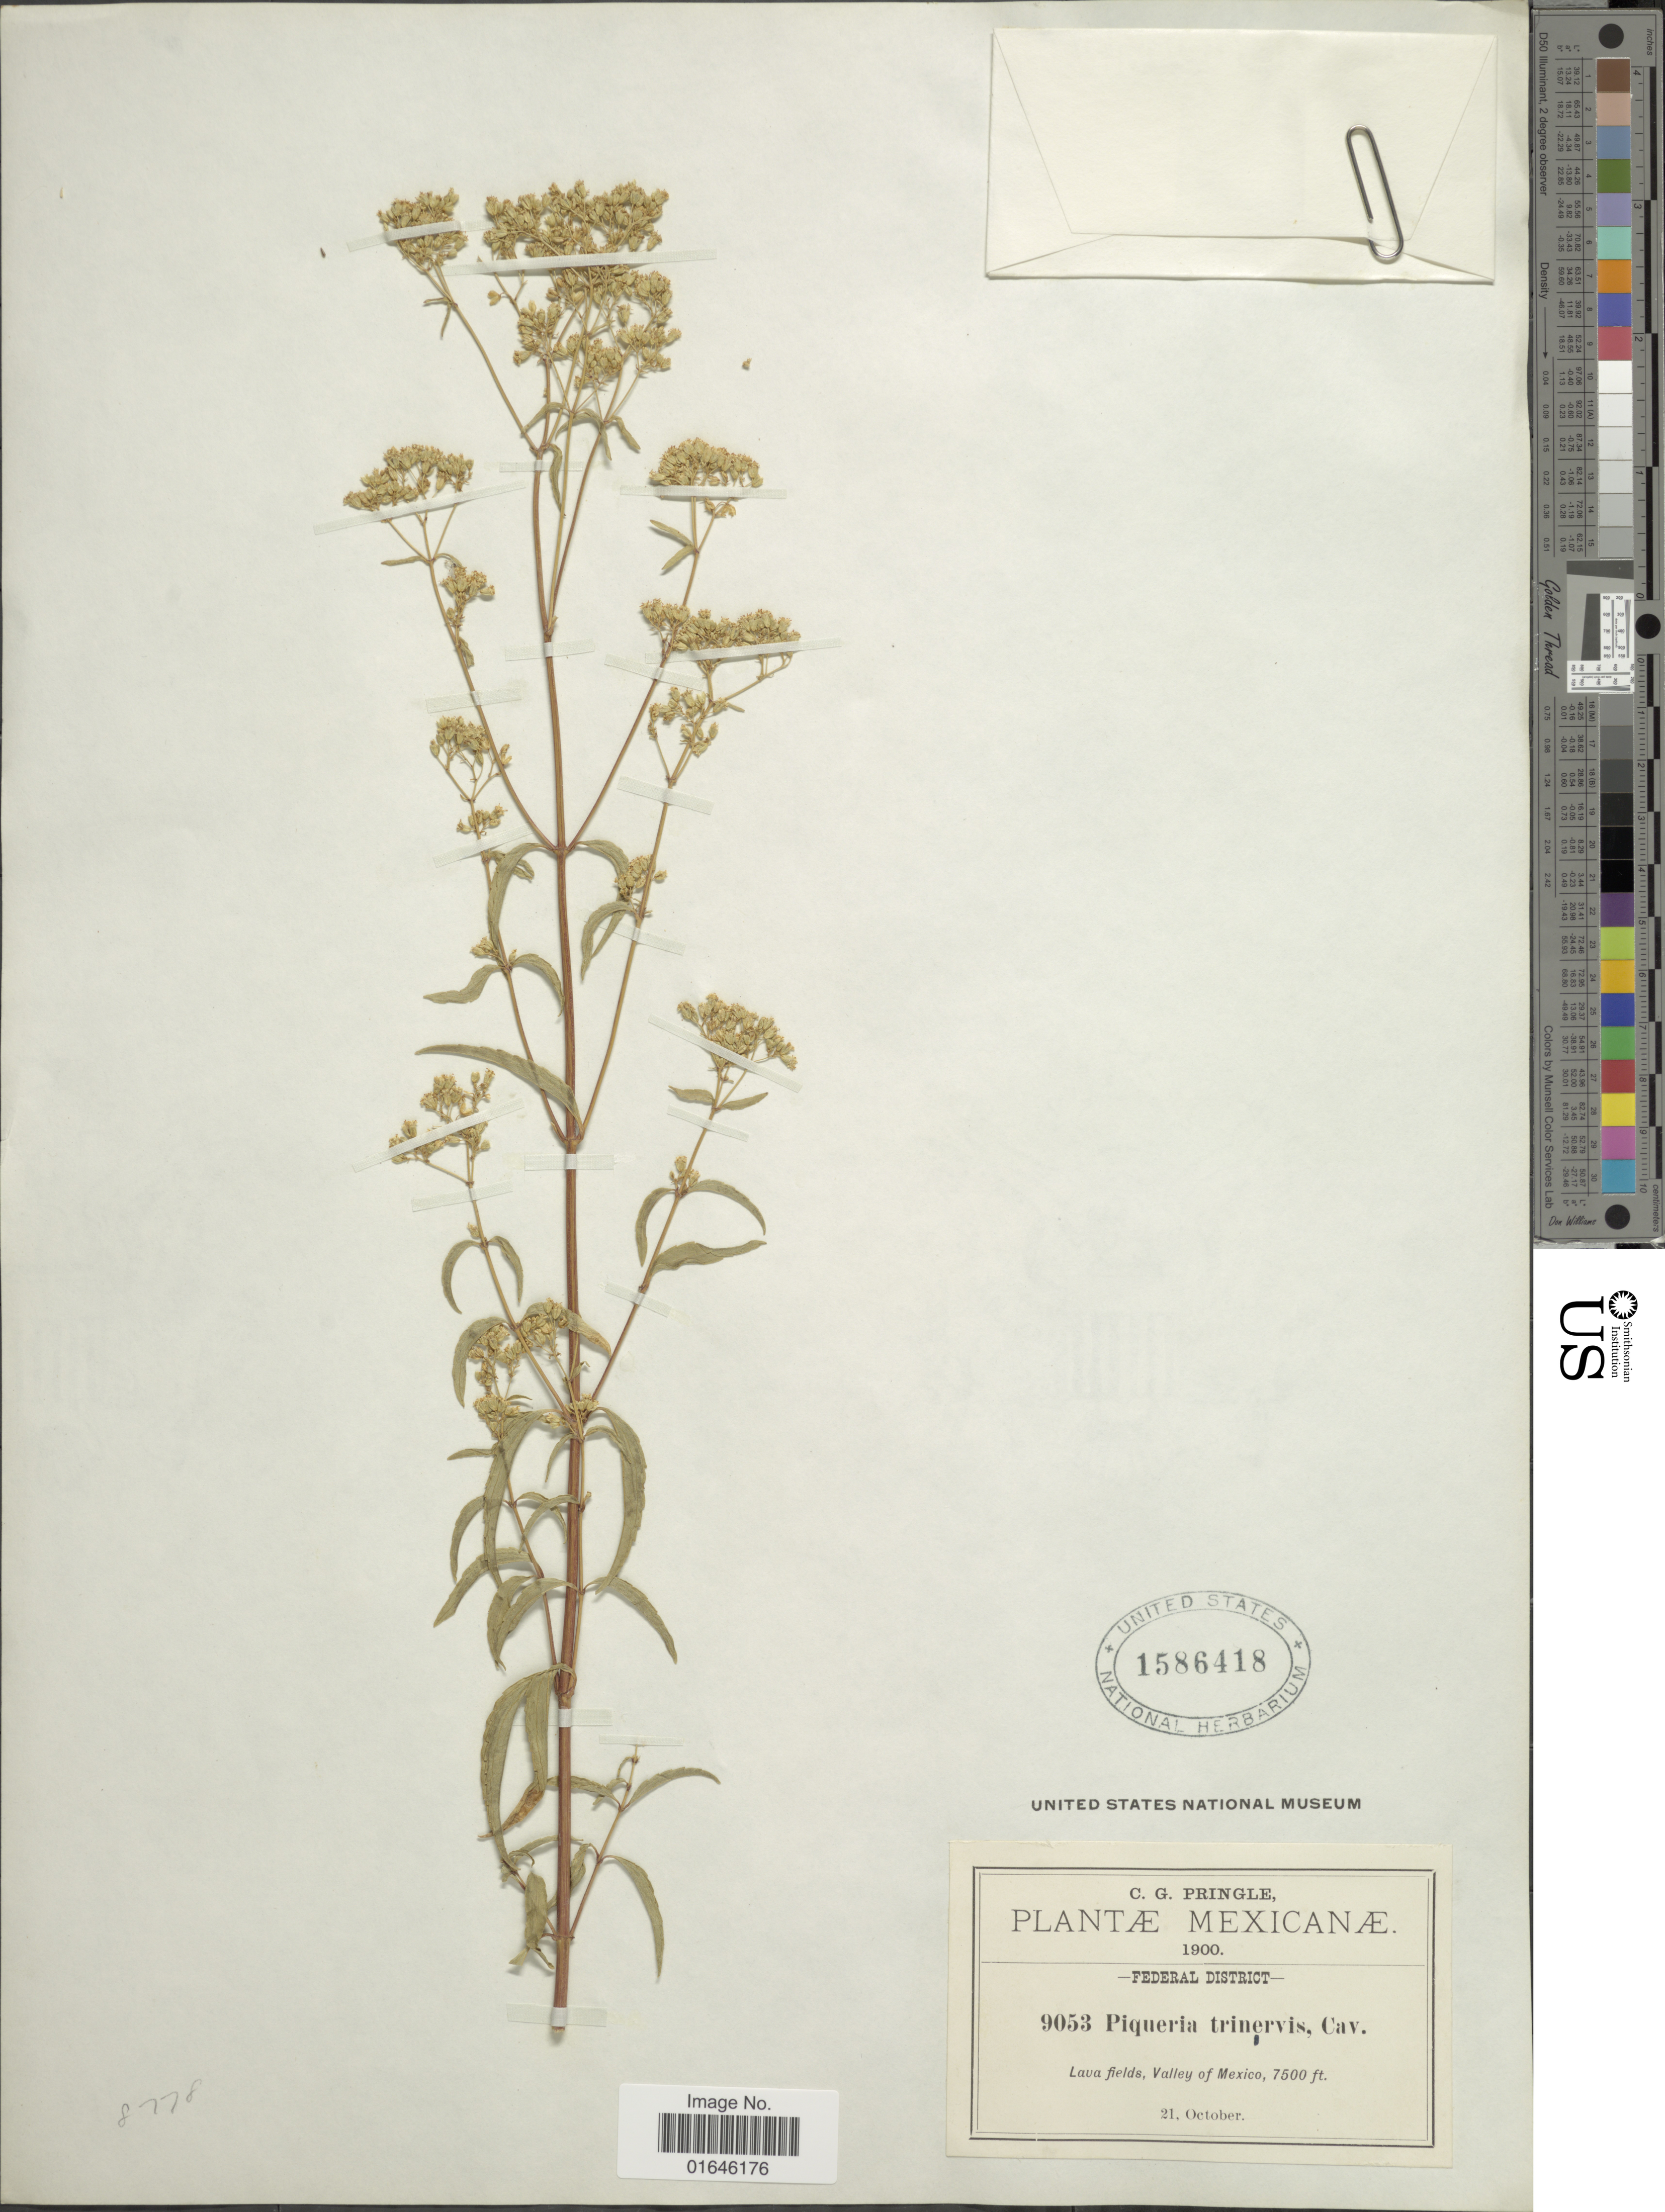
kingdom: Plantae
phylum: Tracheophyta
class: Magnoliopsida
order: Asterales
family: Asteraceae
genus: Piqueria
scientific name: Piqueria trinervia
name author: Cav.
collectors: C. G. Pringle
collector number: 9053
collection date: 1900-10-21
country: Mexico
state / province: Distrito Federal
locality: Federal District, Lava fields, Valley of Mexico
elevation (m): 2286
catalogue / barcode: US 1586418